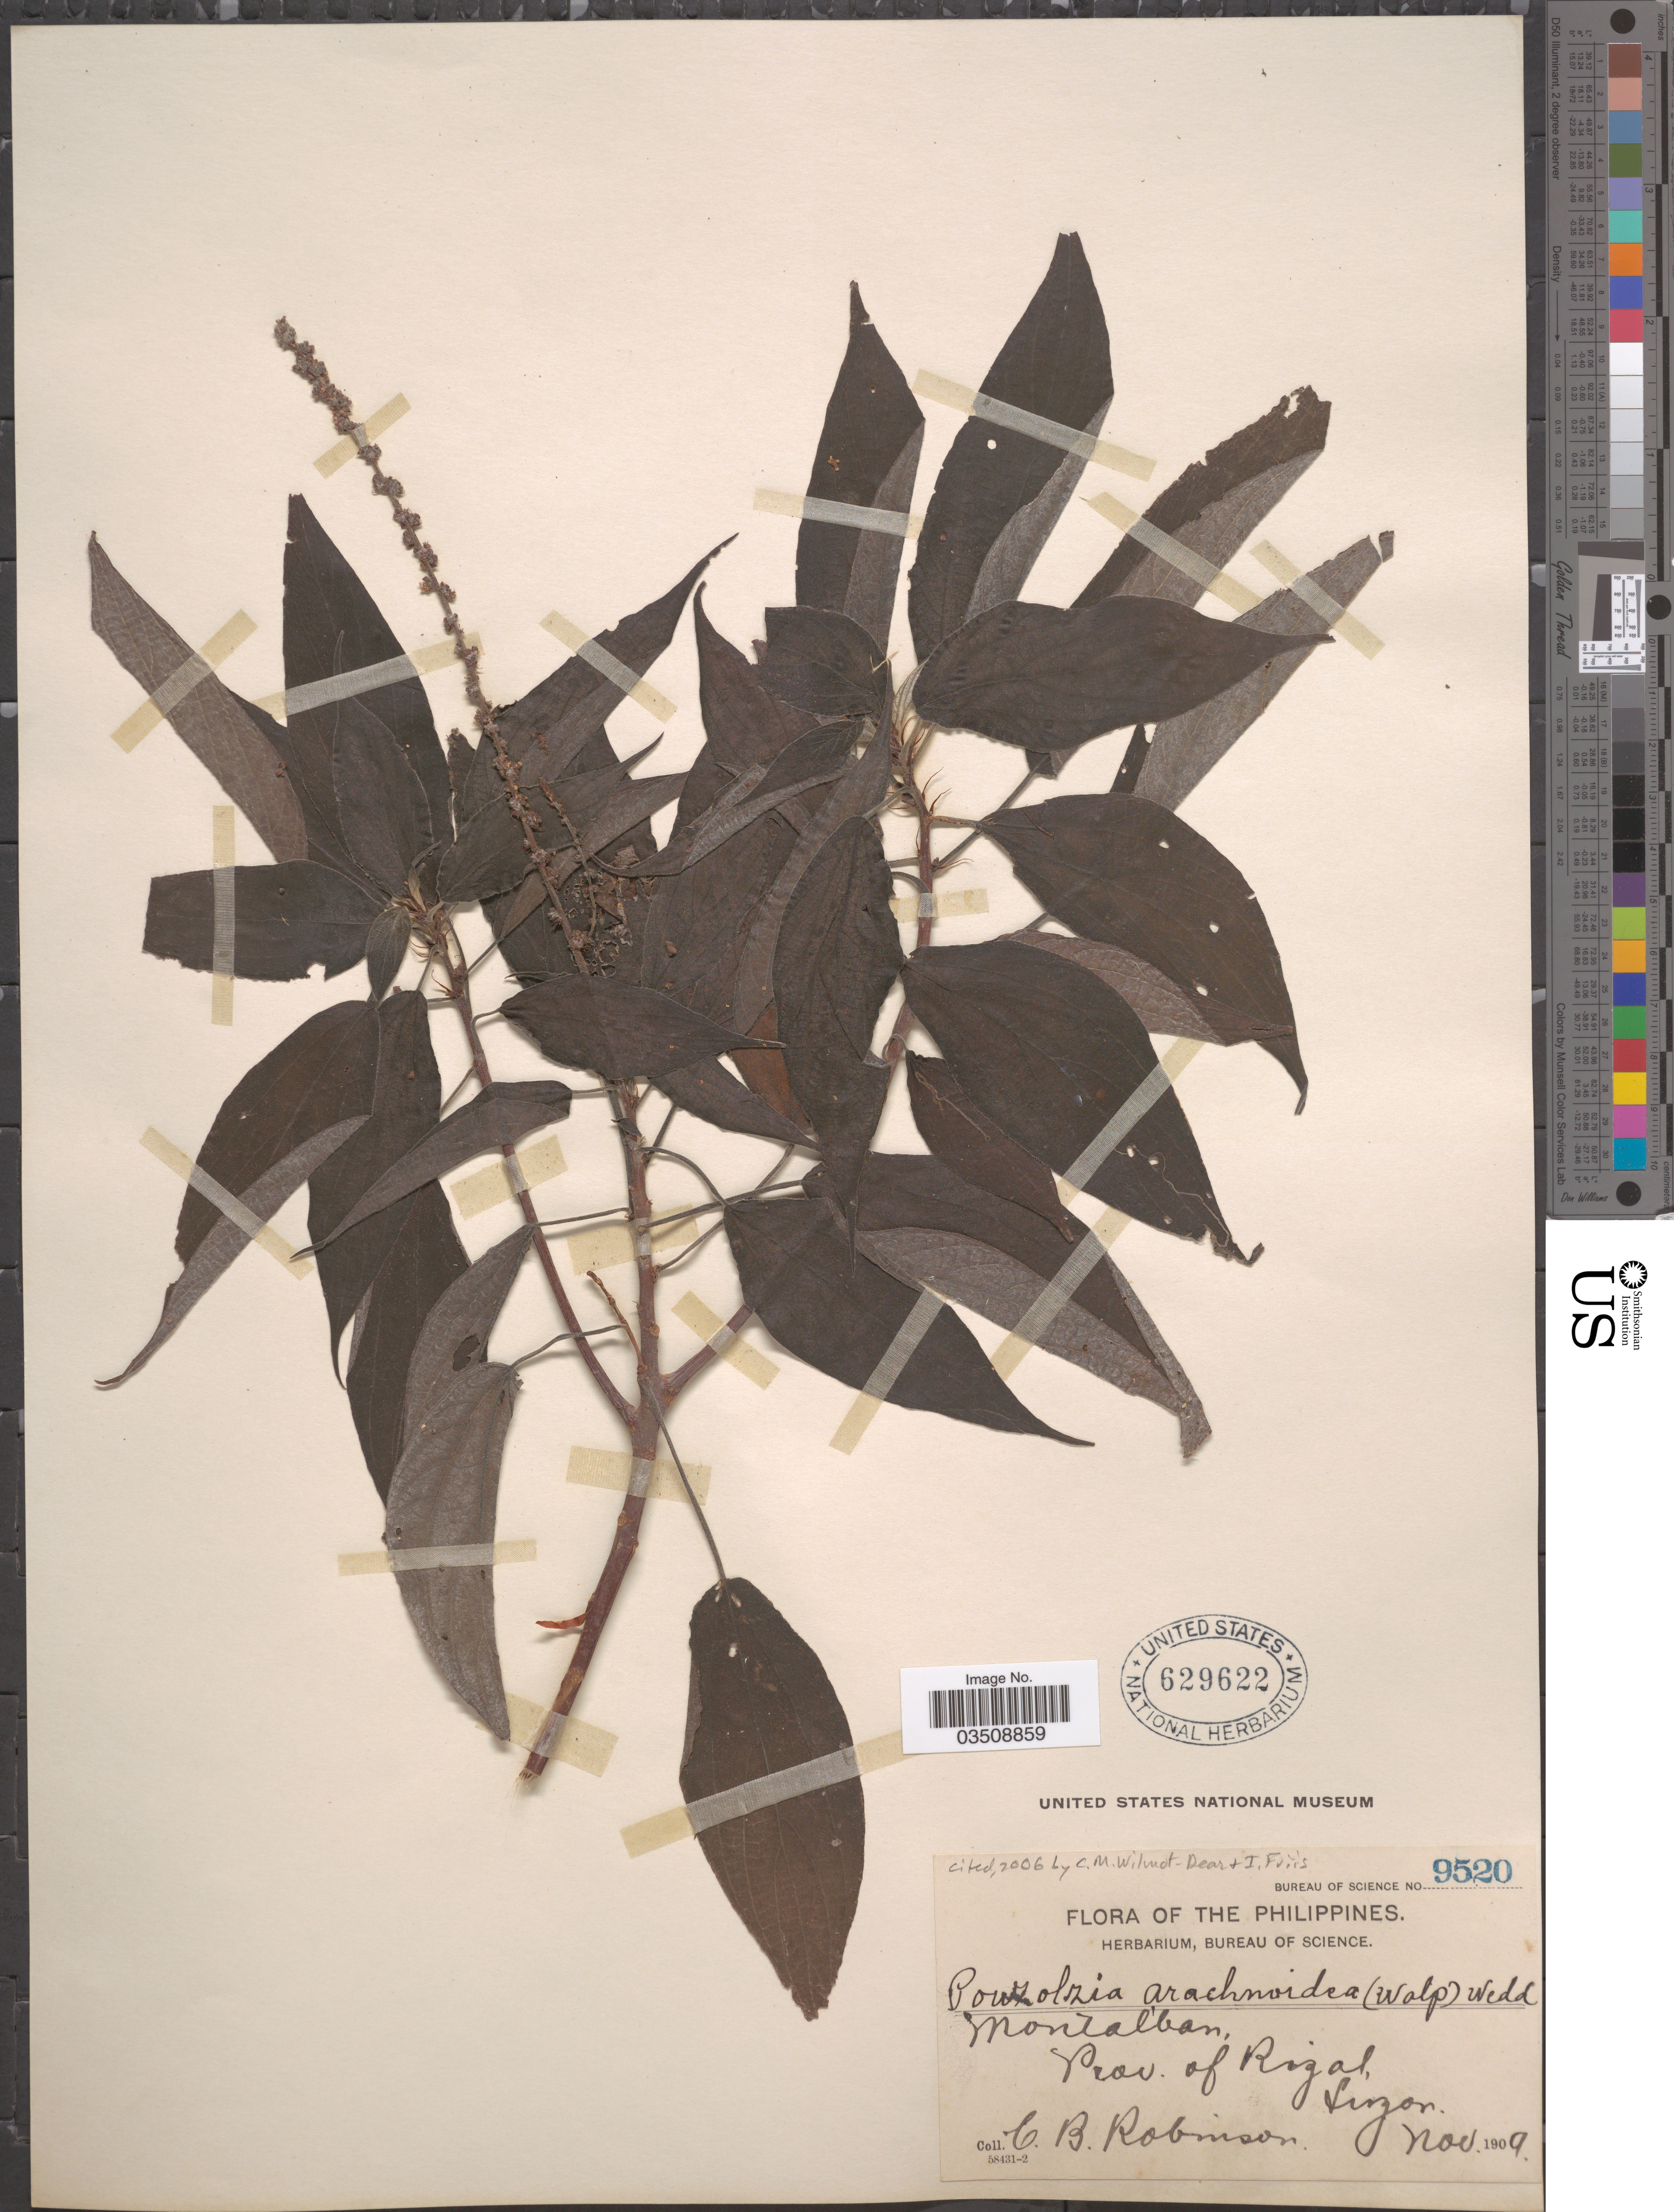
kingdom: Plantae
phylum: Tracheophyta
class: Magnoliopsida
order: Rosales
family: Urticaceae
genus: Pouzolzia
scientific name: Pouzolzia arachnoidea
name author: Wedd.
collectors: C. Robinson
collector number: Bureau of Science 9520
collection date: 1909-11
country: Philippines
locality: Montalban, Prov. of Rizal, Luzon.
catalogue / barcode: US 629622